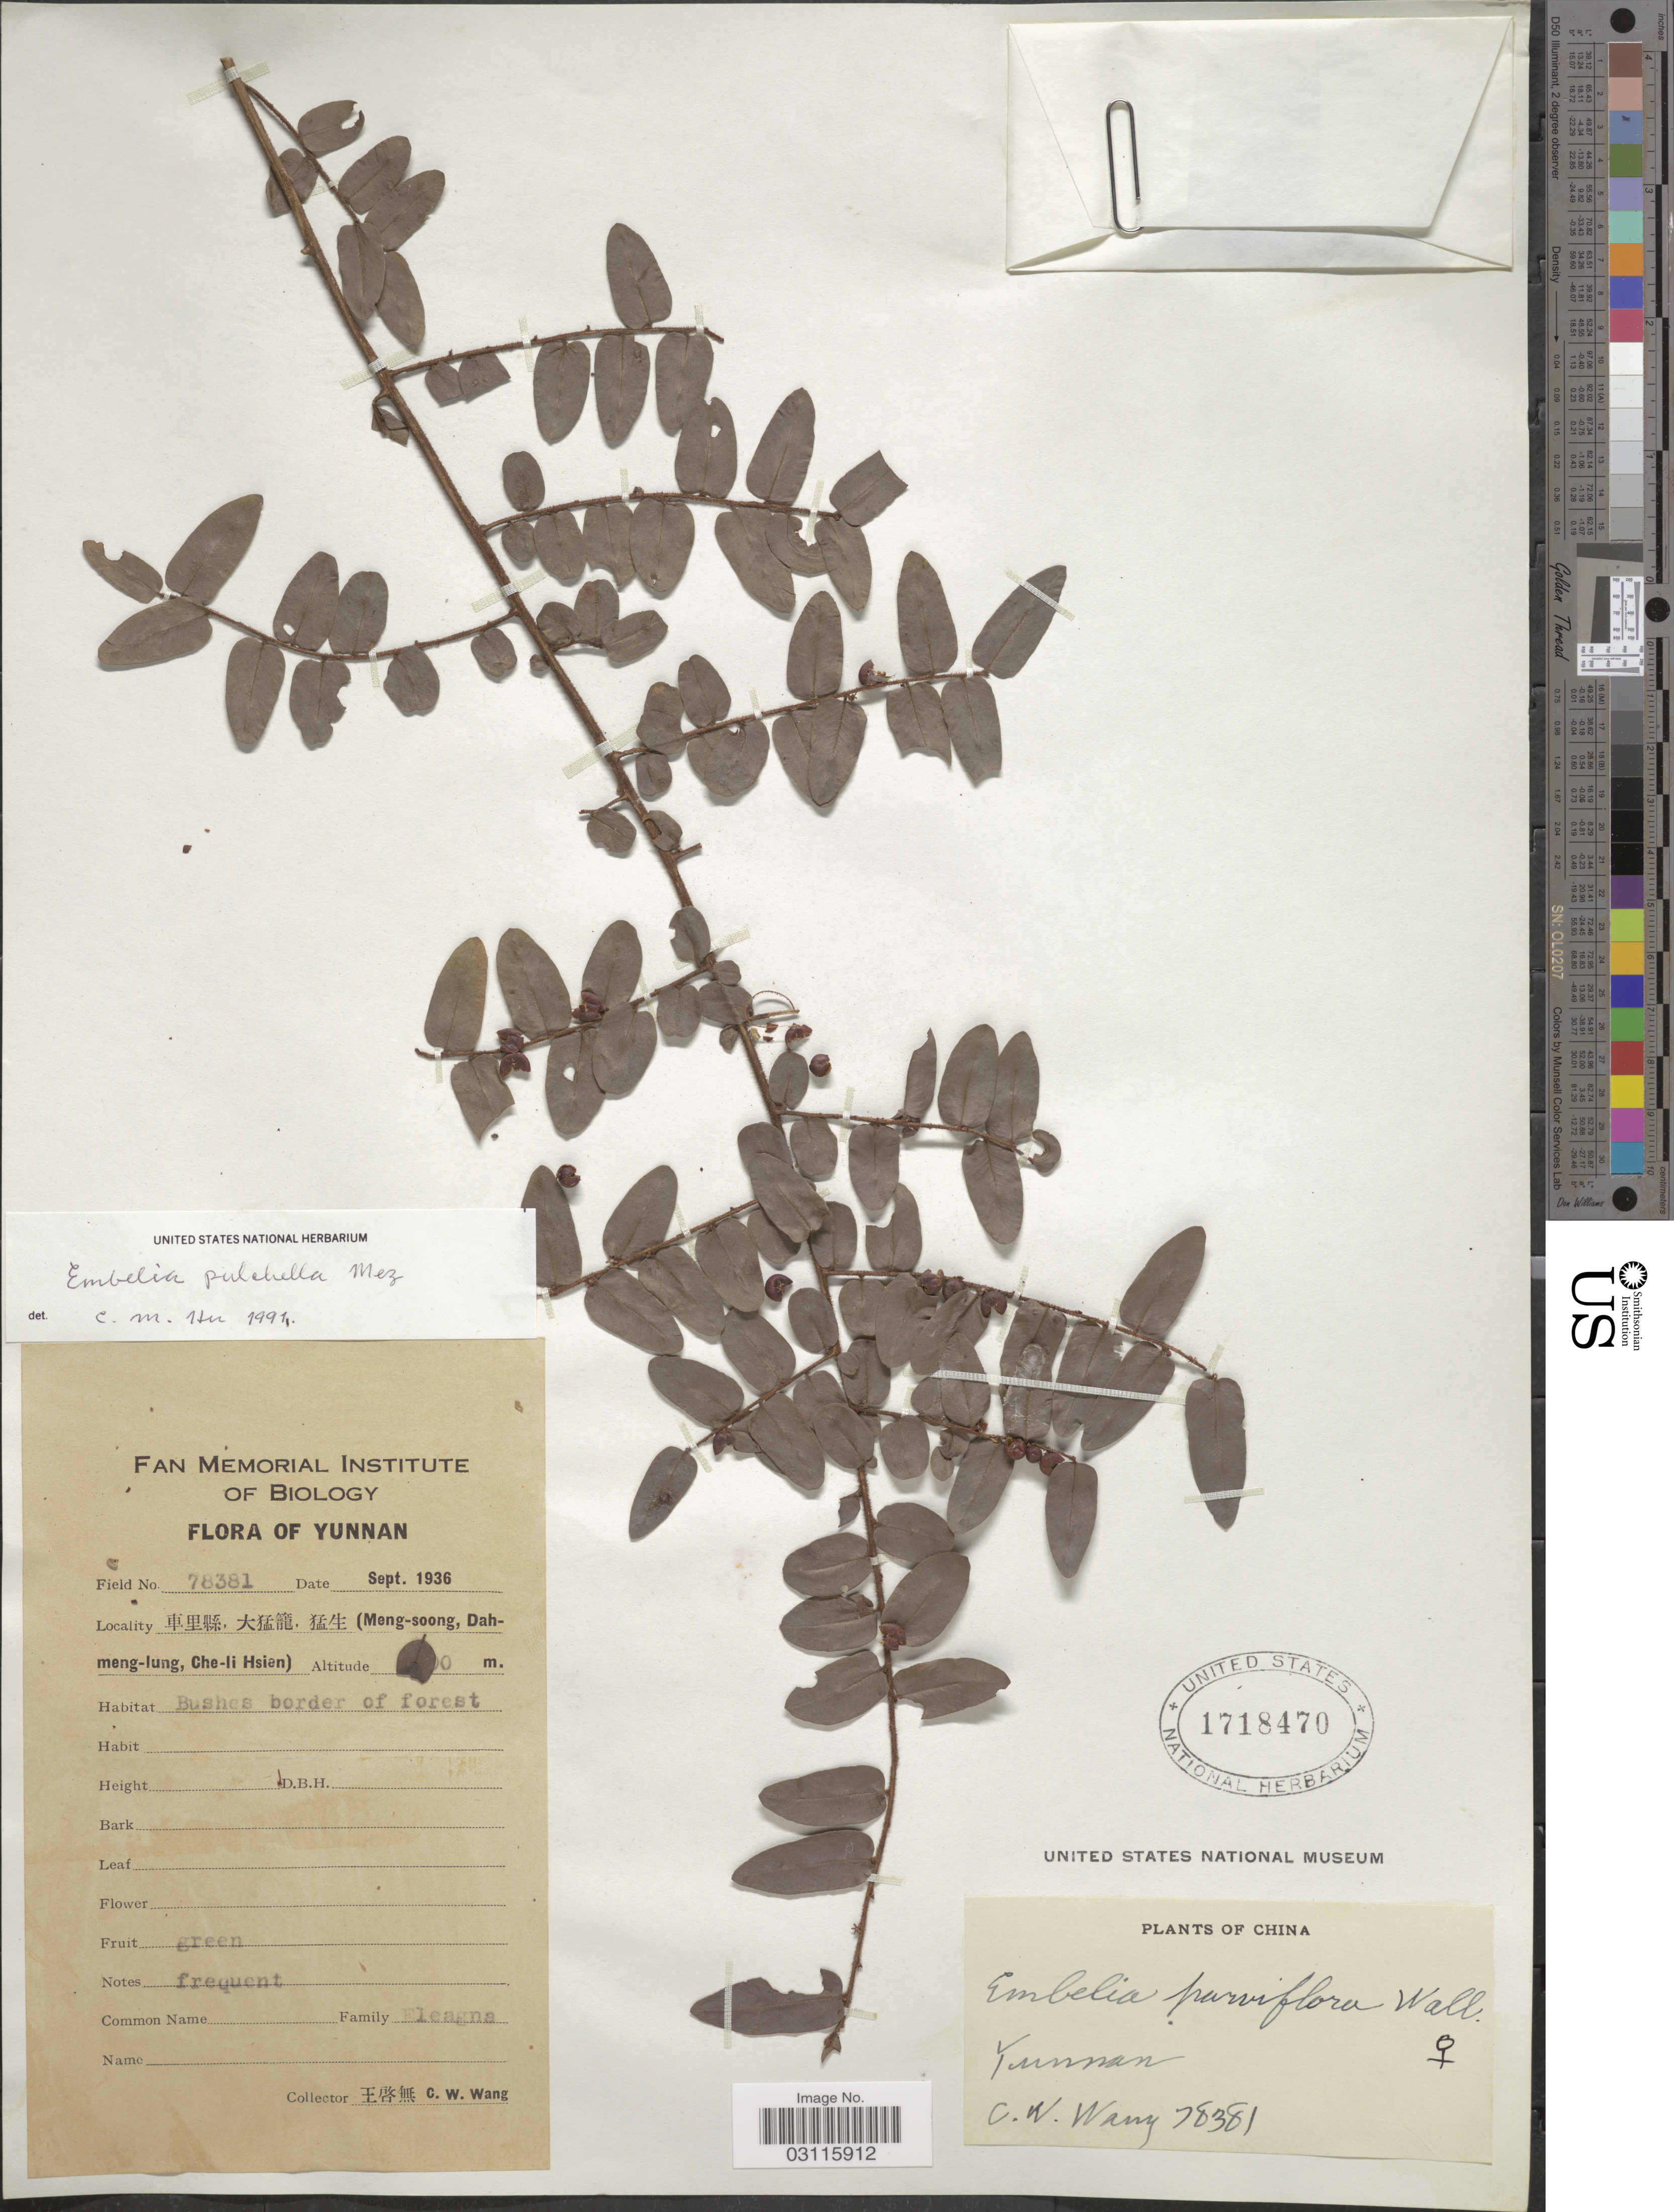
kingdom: Plantae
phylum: Tracheophyta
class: Magnoliopsida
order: Ericales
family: Primulaceae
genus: Embelia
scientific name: Embelia parviflora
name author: Wall. ex A. DC.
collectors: C. W. Wang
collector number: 78381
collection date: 1936-09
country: China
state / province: Yunnan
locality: (Meng-soong, Dah-meng-lung, Che-li Hsien).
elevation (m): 130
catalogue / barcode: US 1718470